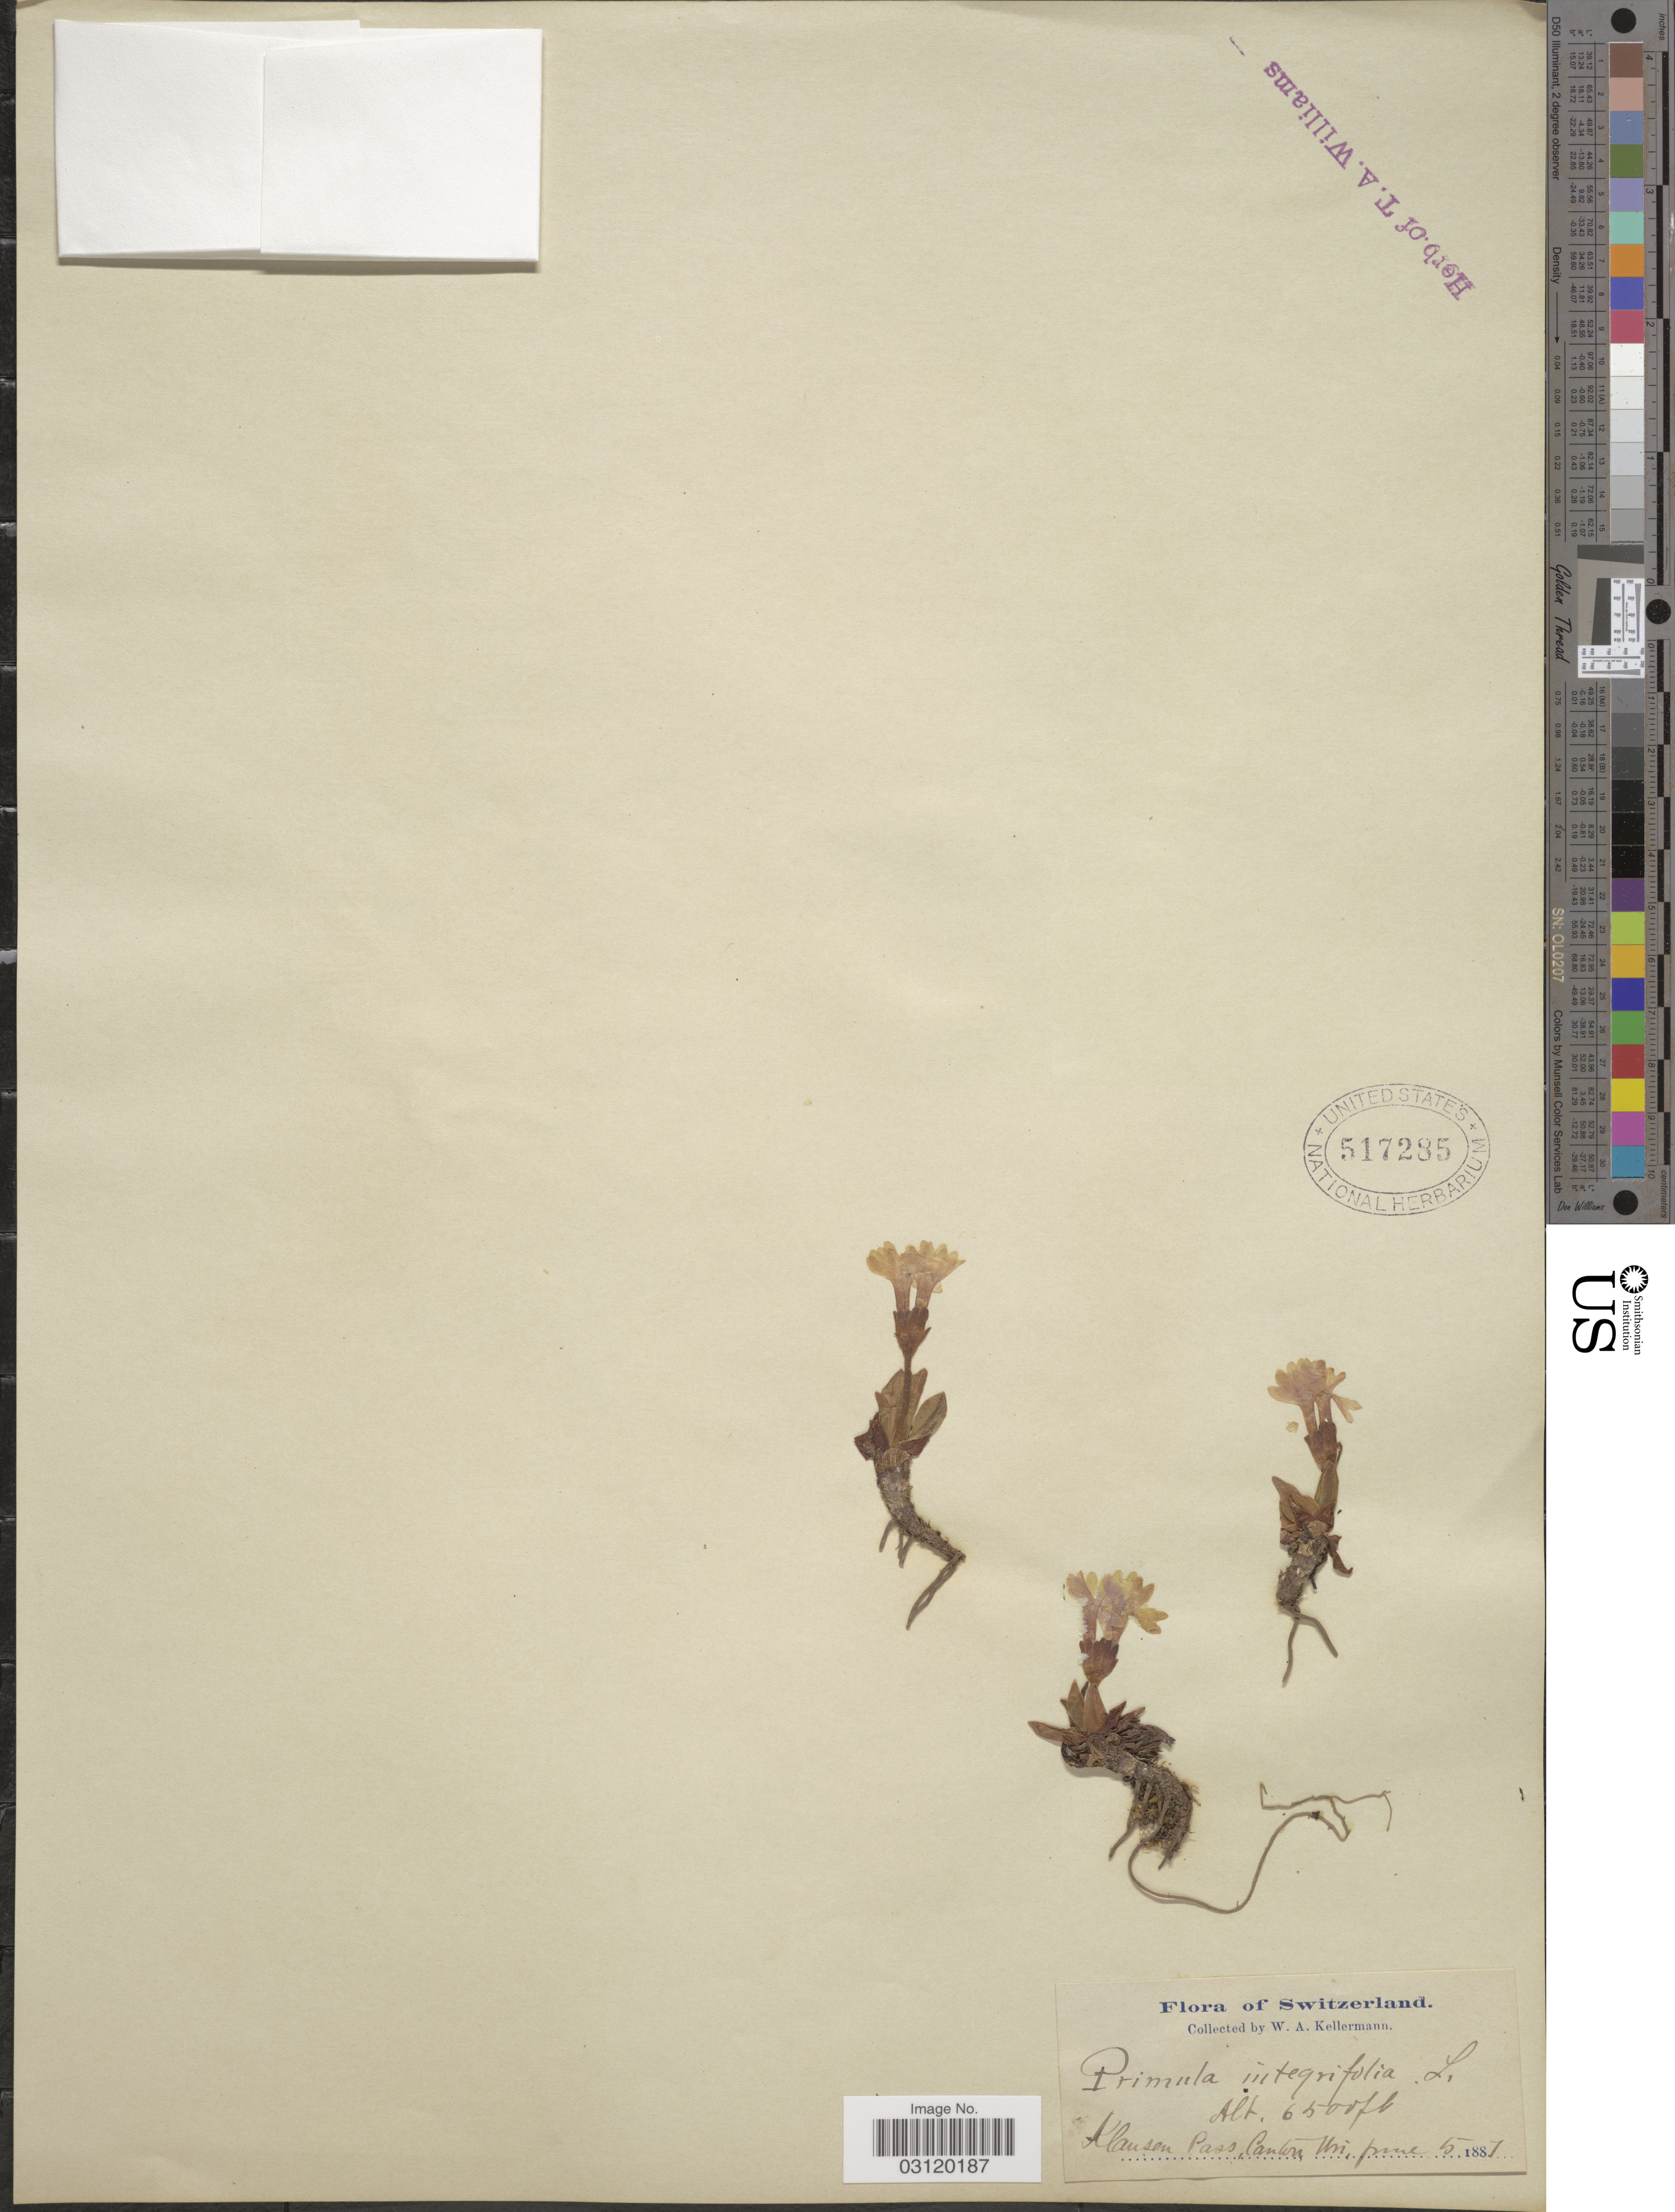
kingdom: Plantae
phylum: Tracheophyta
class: Magnoliopsida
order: Ericales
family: Primulaceae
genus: Primula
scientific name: Primula integrifolia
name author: L.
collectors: W. A. Kellermann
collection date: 1887-06-05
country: Switzerland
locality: Klausen Pass, Canton.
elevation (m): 1981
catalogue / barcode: US 517285